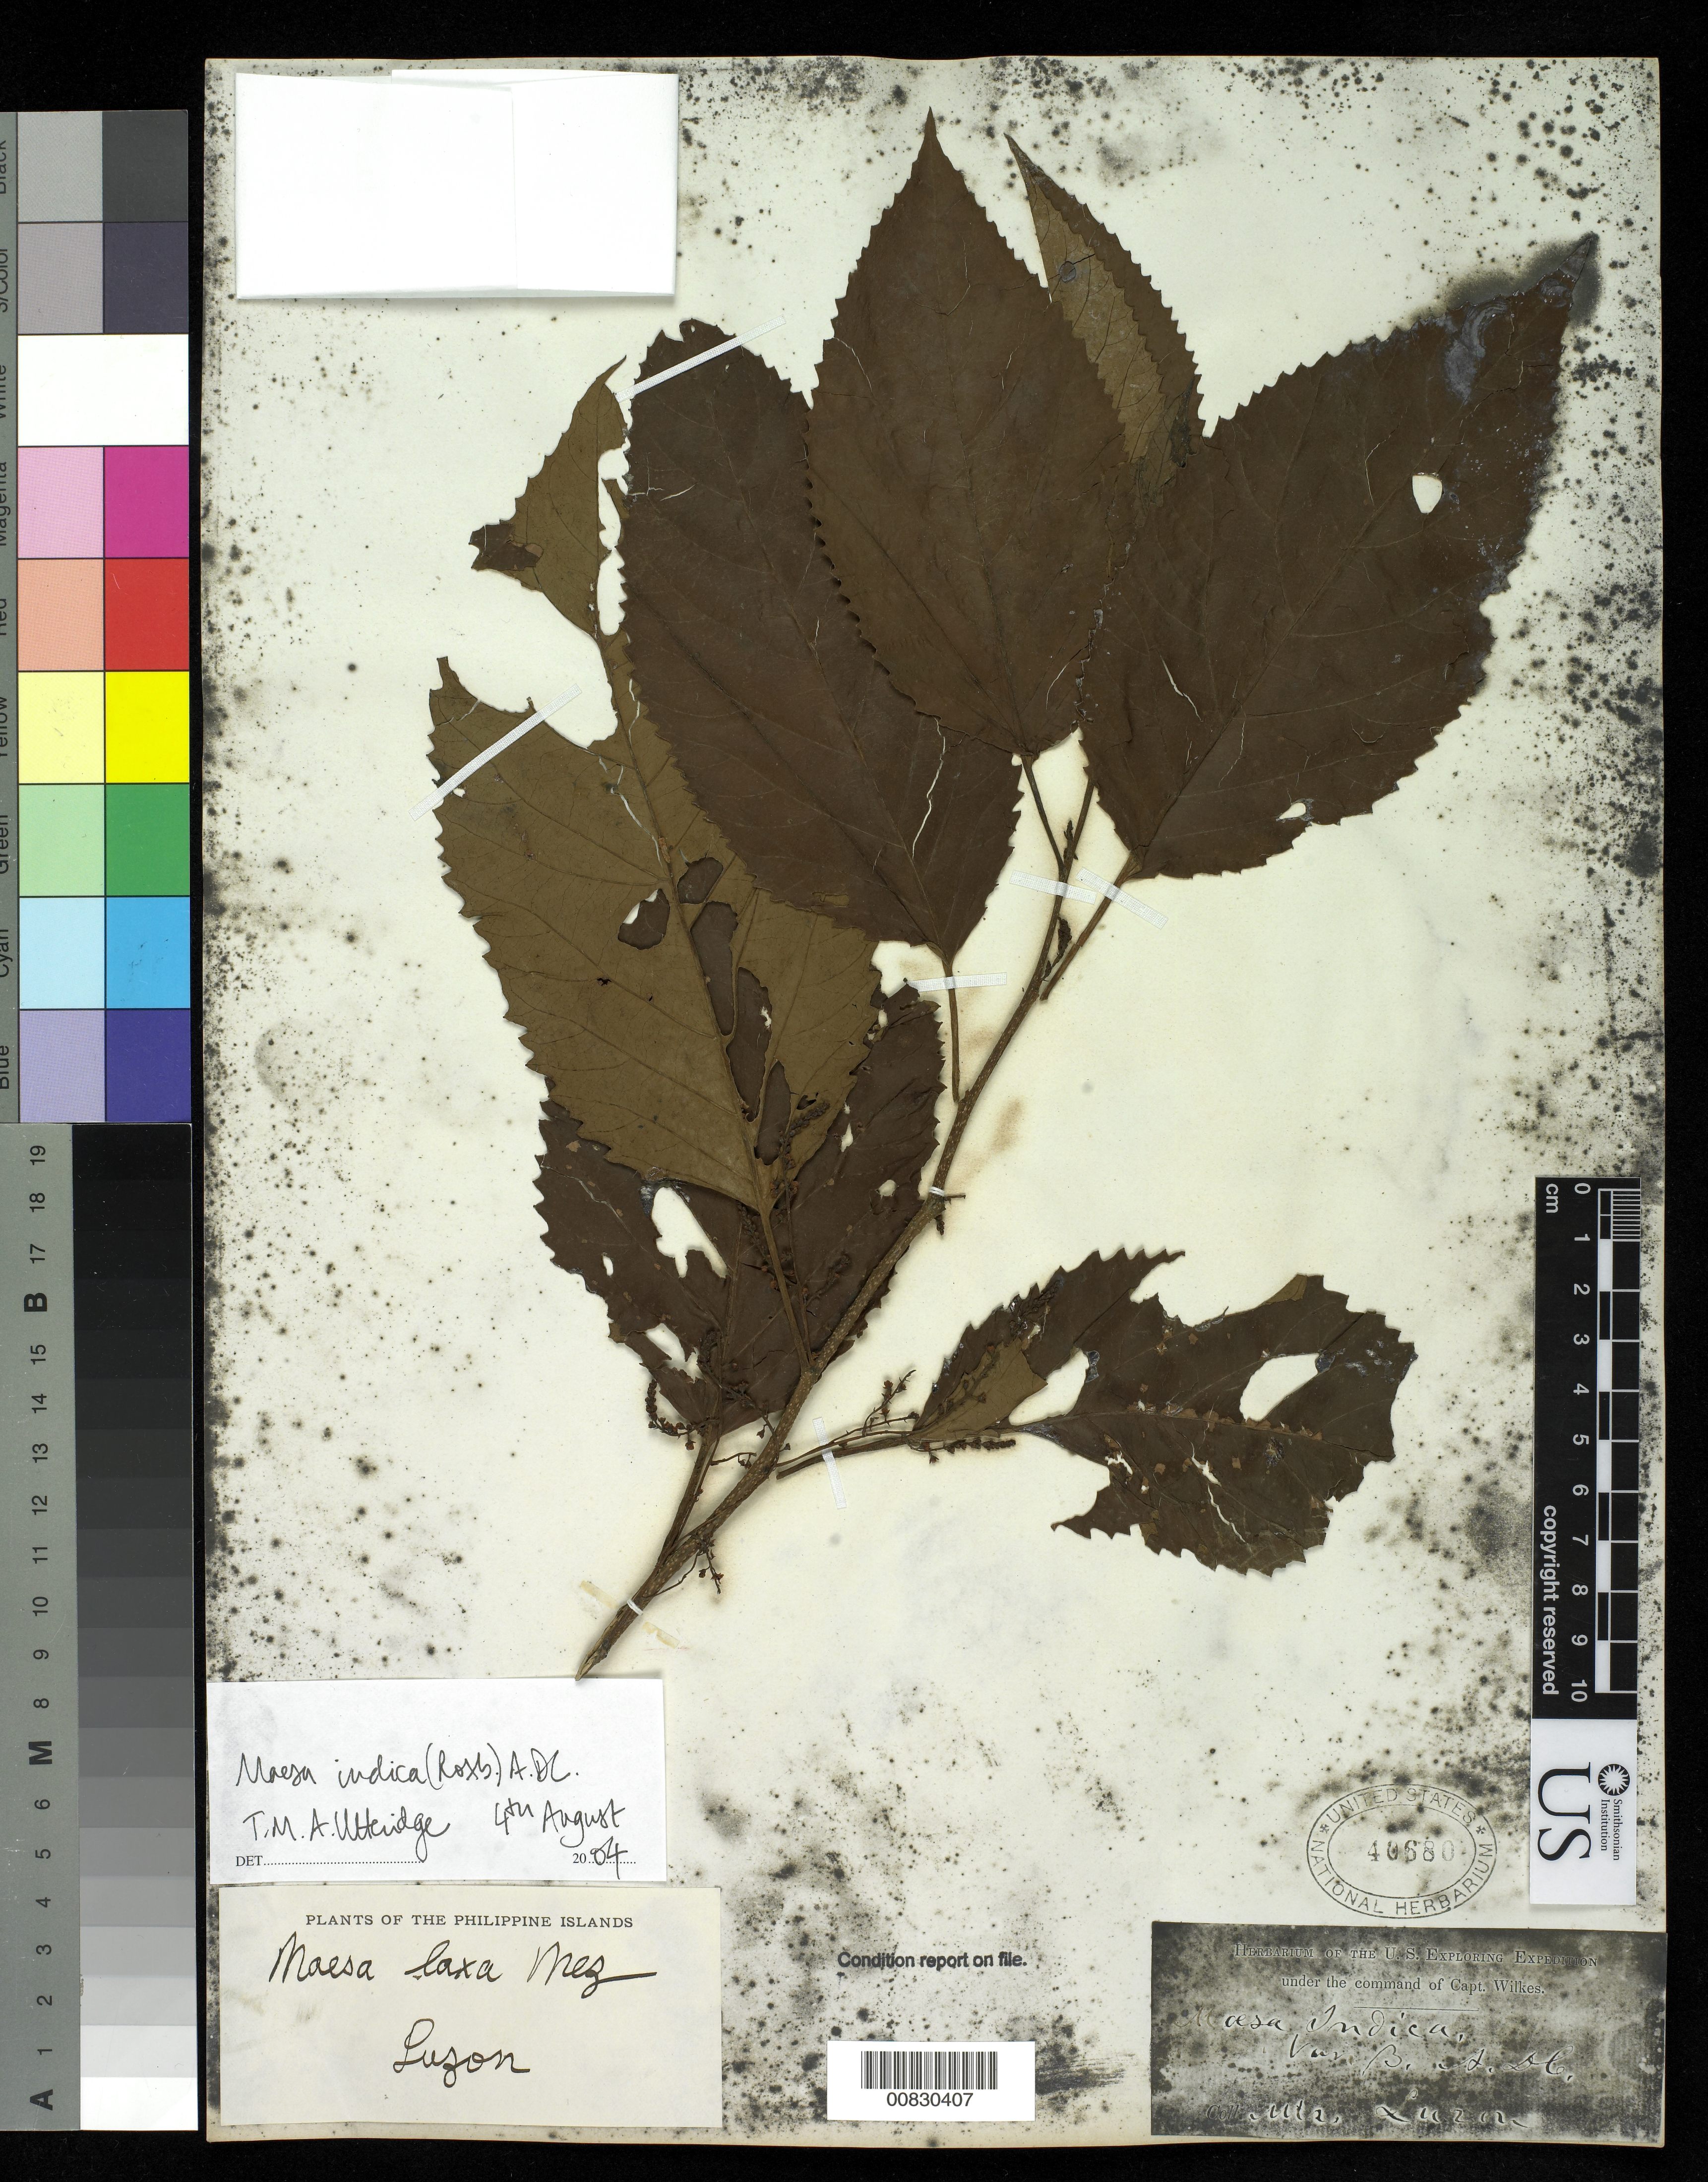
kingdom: Plantae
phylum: Tracheophyta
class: Magnoliopsida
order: Ericales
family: Primulaceae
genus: Maesa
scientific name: Maesa indica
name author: (Roxb.) A. DC.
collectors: Wilkes Explor. Exped.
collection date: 1838/1842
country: Philippines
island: Luzon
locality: Mts. Luzon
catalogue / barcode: US 40680